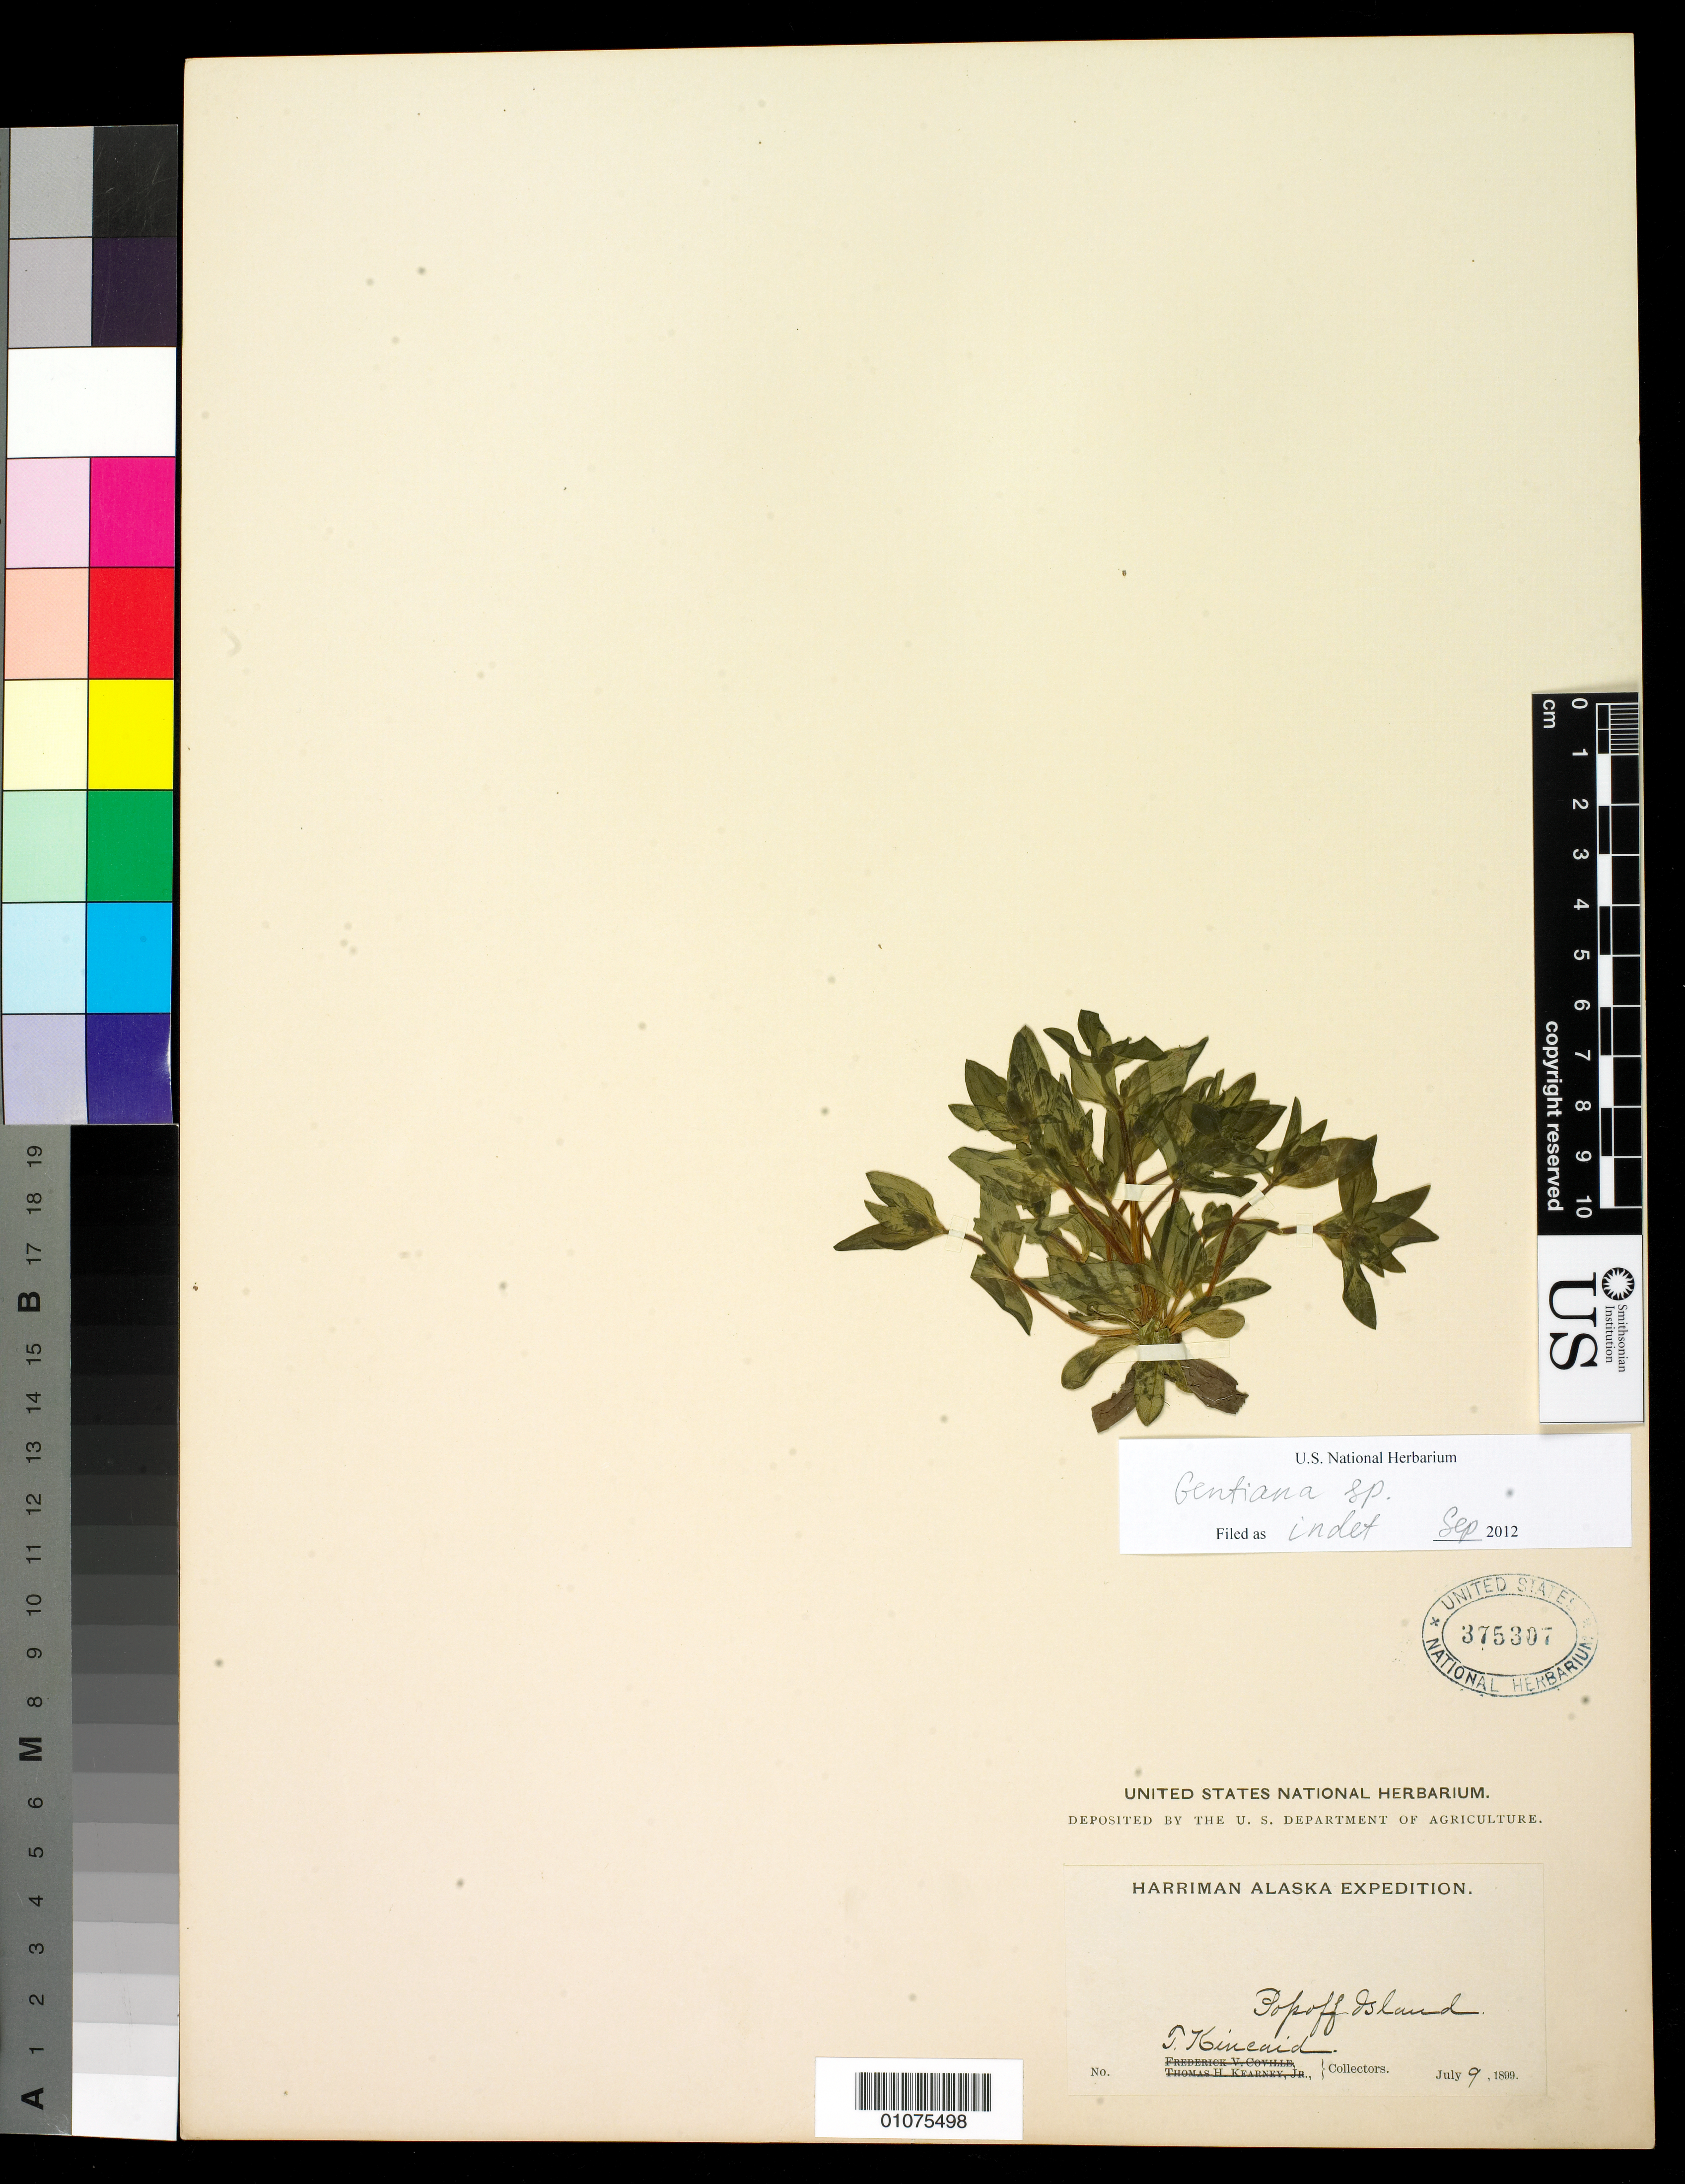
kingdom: Plantae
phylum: Tracheophyta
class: Magnoliopsida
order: Gentianales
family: Gentianaceae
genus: Gentiana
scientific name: Gentiana sp.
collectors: T. C. Kincaid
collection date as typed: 9 Jul 1899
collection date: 1899-07-09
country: United States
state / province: Alaska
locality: Popof Island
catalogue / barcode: US 375307